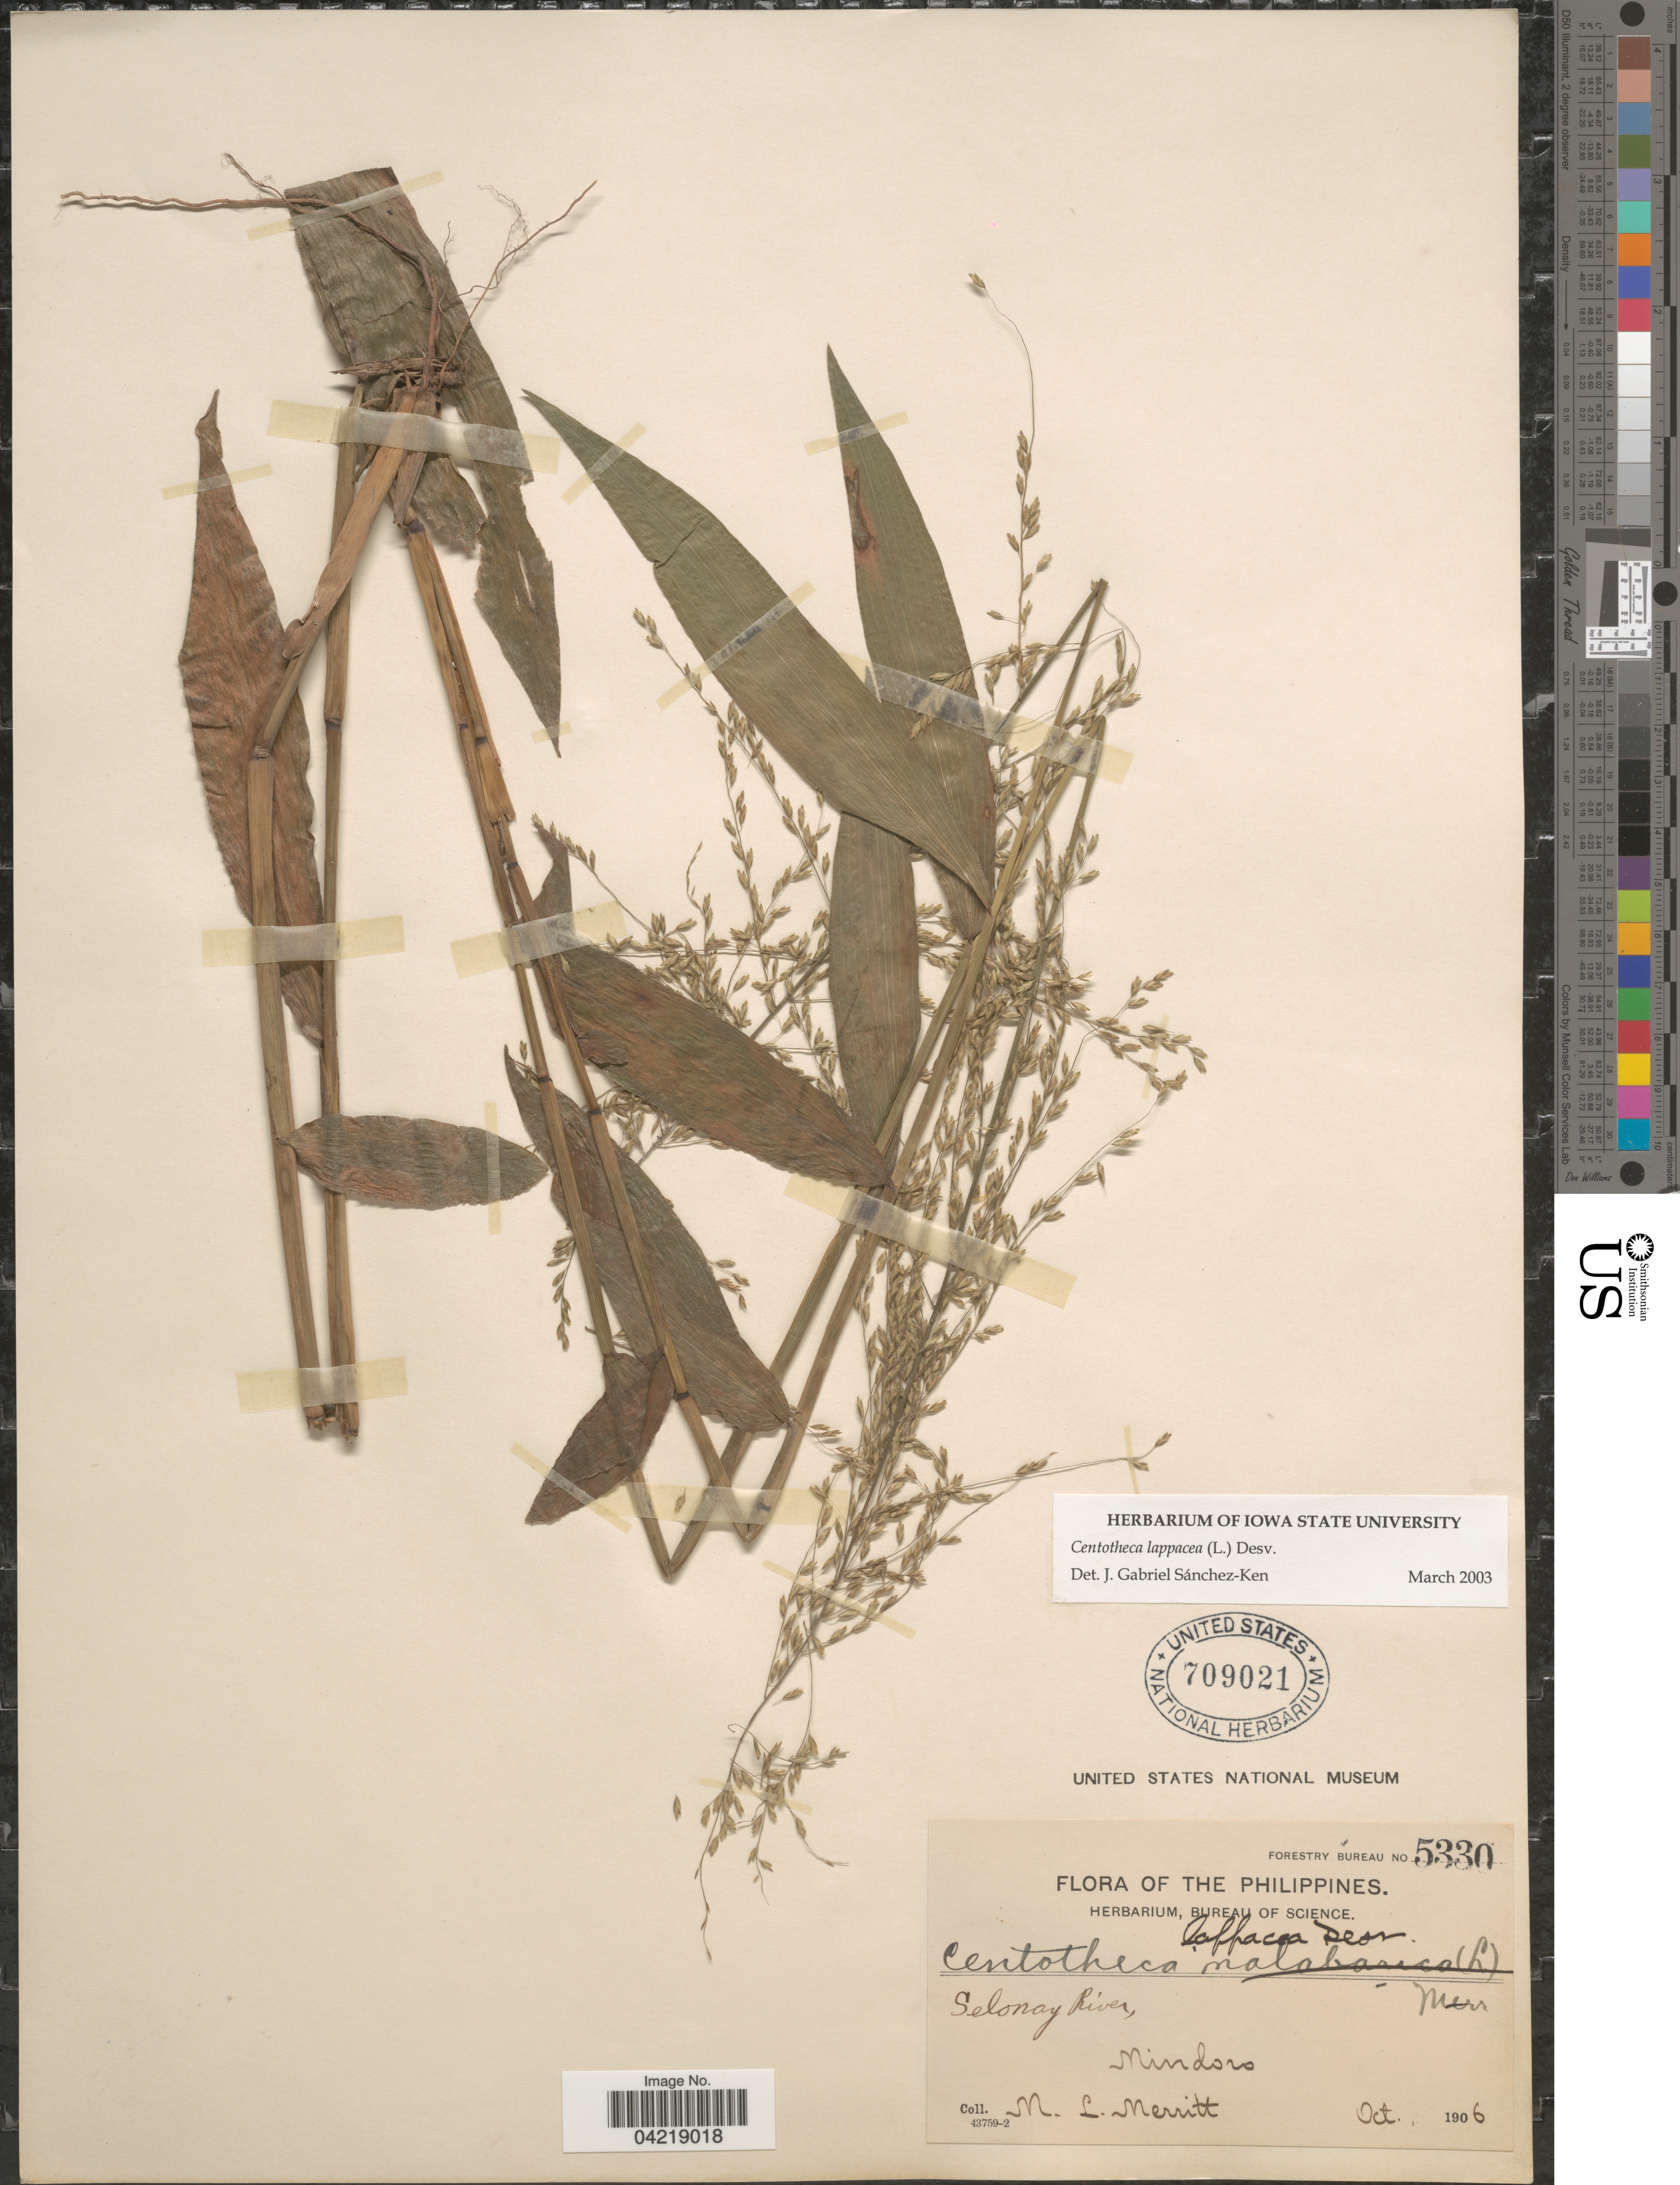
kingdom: Plantae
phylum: Tracheophyta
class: Liliopsida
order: Poales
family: Poaceae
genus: Centotheca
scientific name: Centotheca lappacea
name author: (L.) Desv.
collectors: M. L. Merritt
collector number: Forestry Bureau 5330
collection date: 1906-10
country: Philippines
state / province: Mimaropa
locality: Selonay River, Mindoro.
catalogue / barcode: US 709021